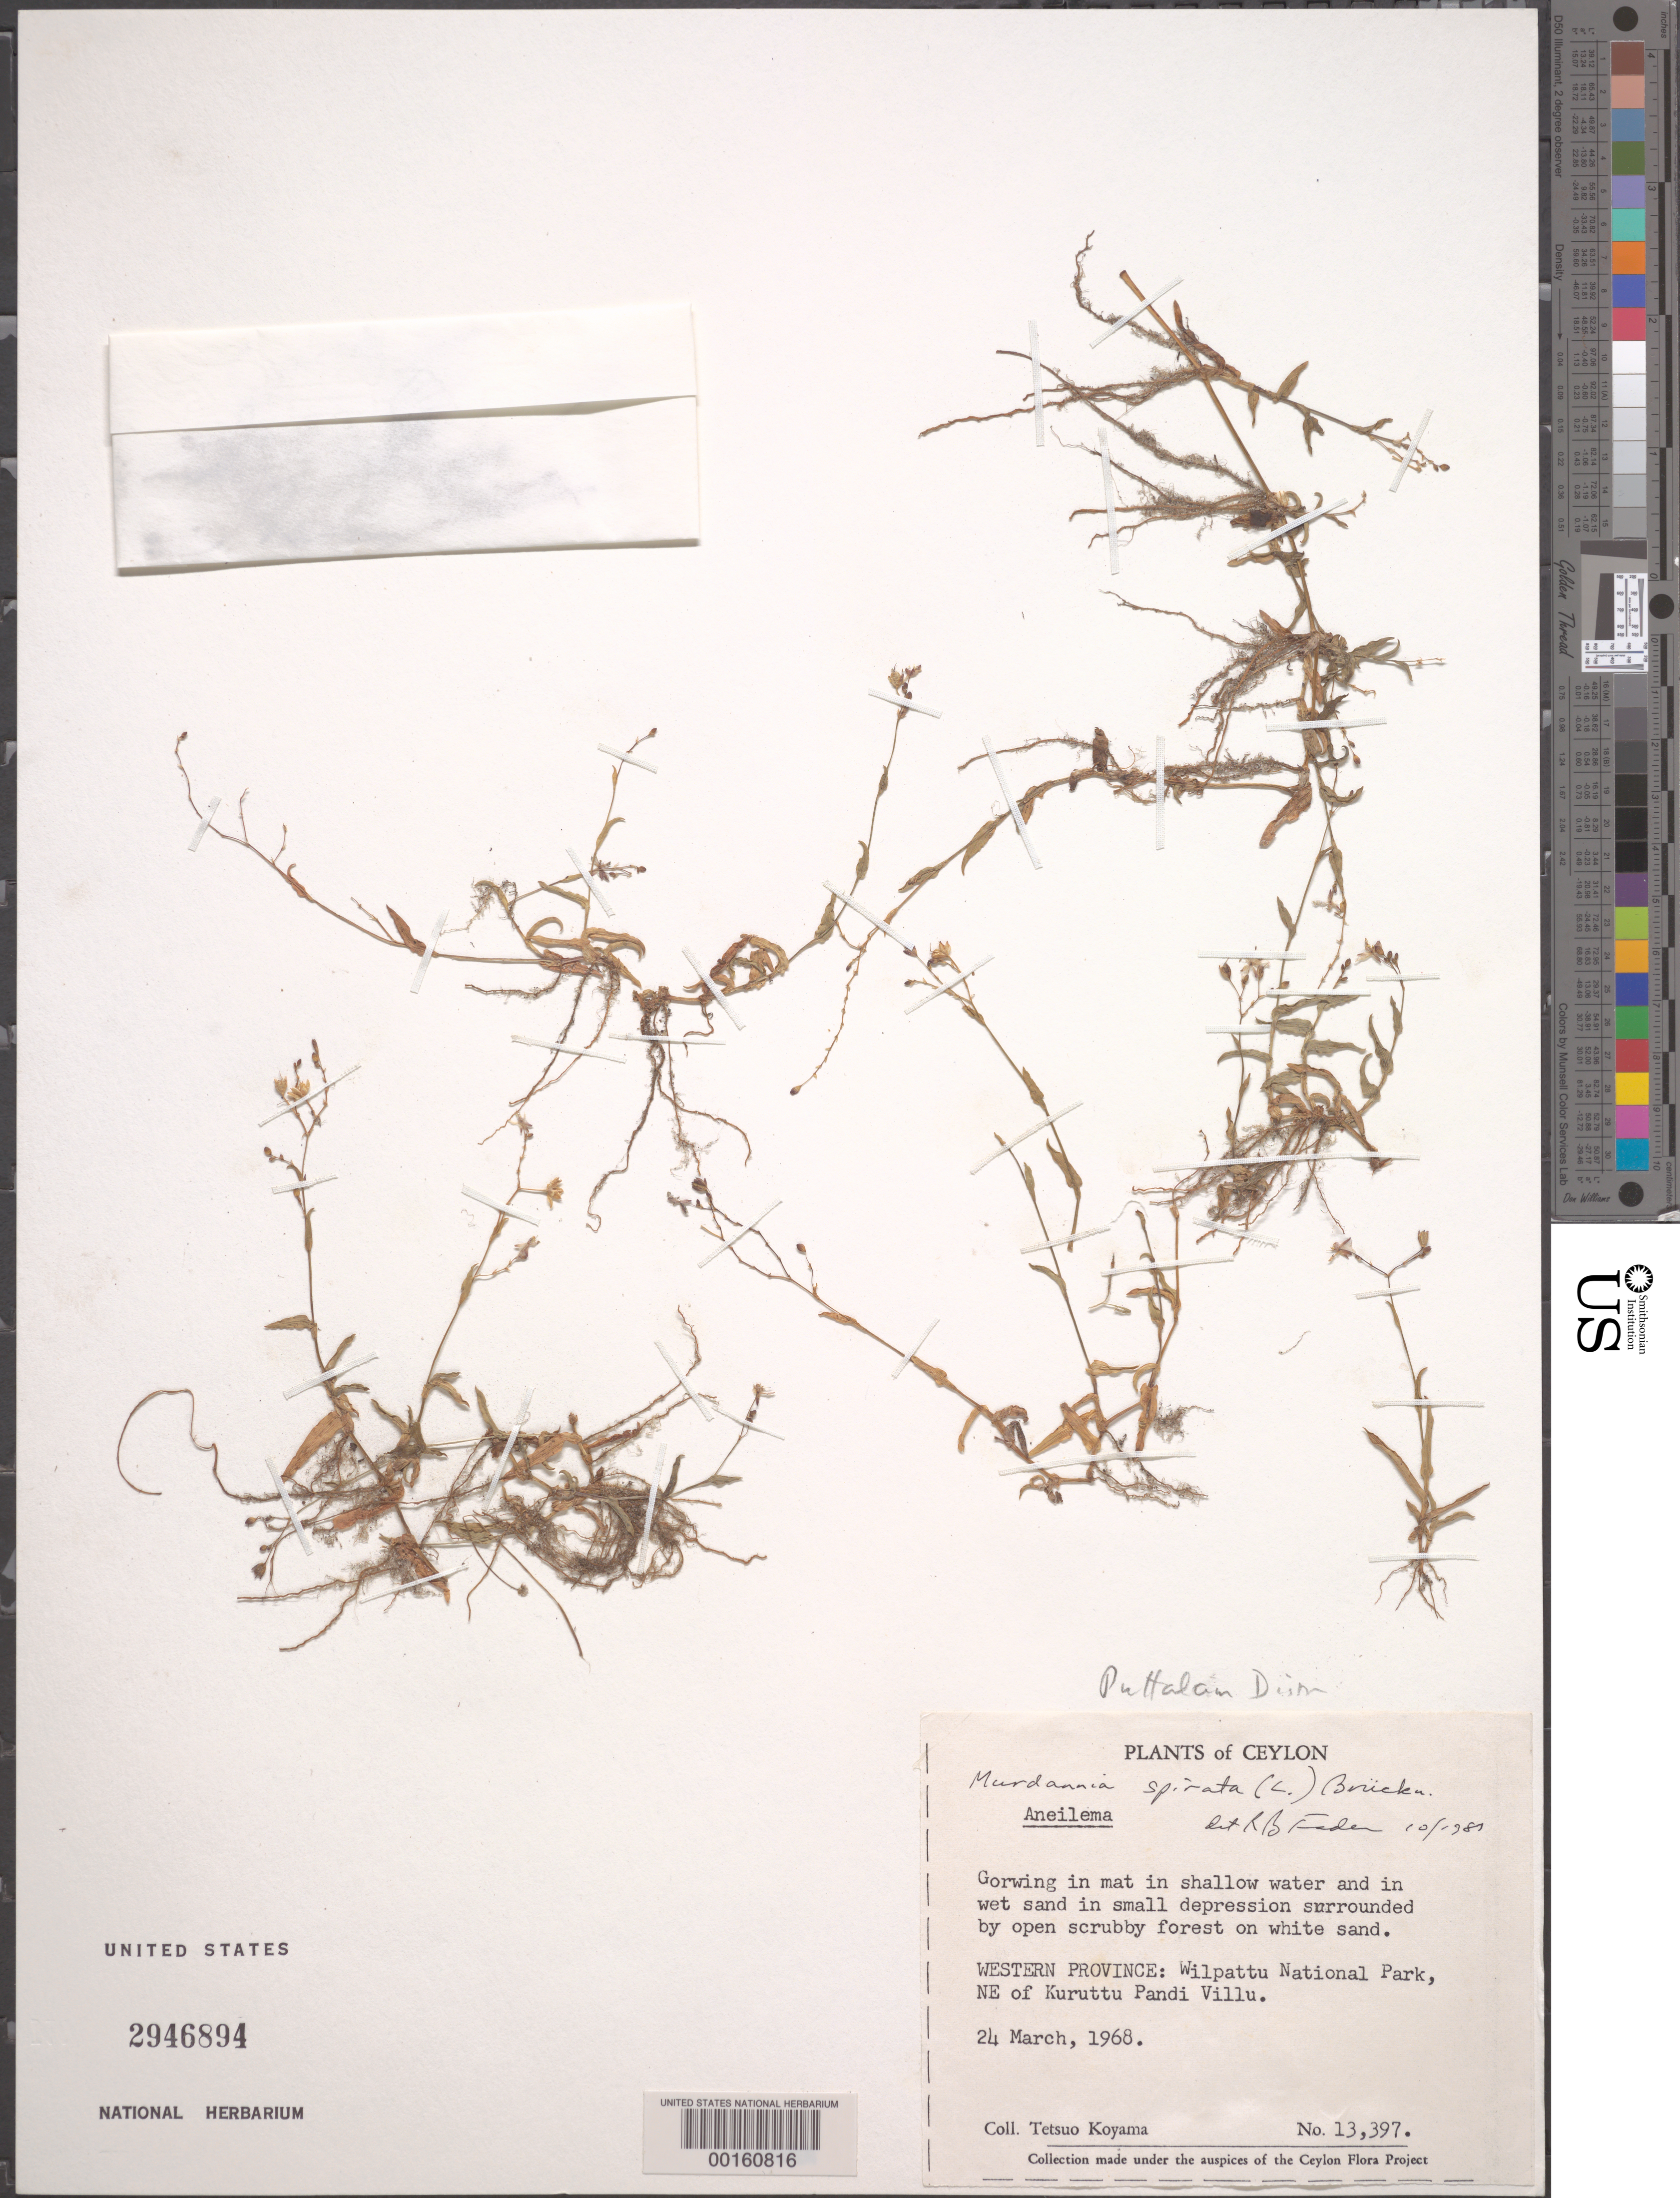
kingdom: Plantae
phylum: Tracheophyta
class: Liliopsida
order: Commelinales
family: Commelinaceae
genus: Murdannia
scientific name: Murdannia spirata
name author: (L.) G. Brückn.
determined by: Faden, Robert B., (US), Smithsonian Institution - National Museum of Natural History (UNITED STATES)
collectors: T. Koyama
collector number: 13397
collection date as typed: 24 Mar 1968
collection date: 1968-03-24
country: Sri Lanka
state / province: Western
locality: Wilpattu national park, ne of kuruttu pandi villu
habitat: Shallow water, wet sand; open scrub forest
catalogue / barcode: US 2946894